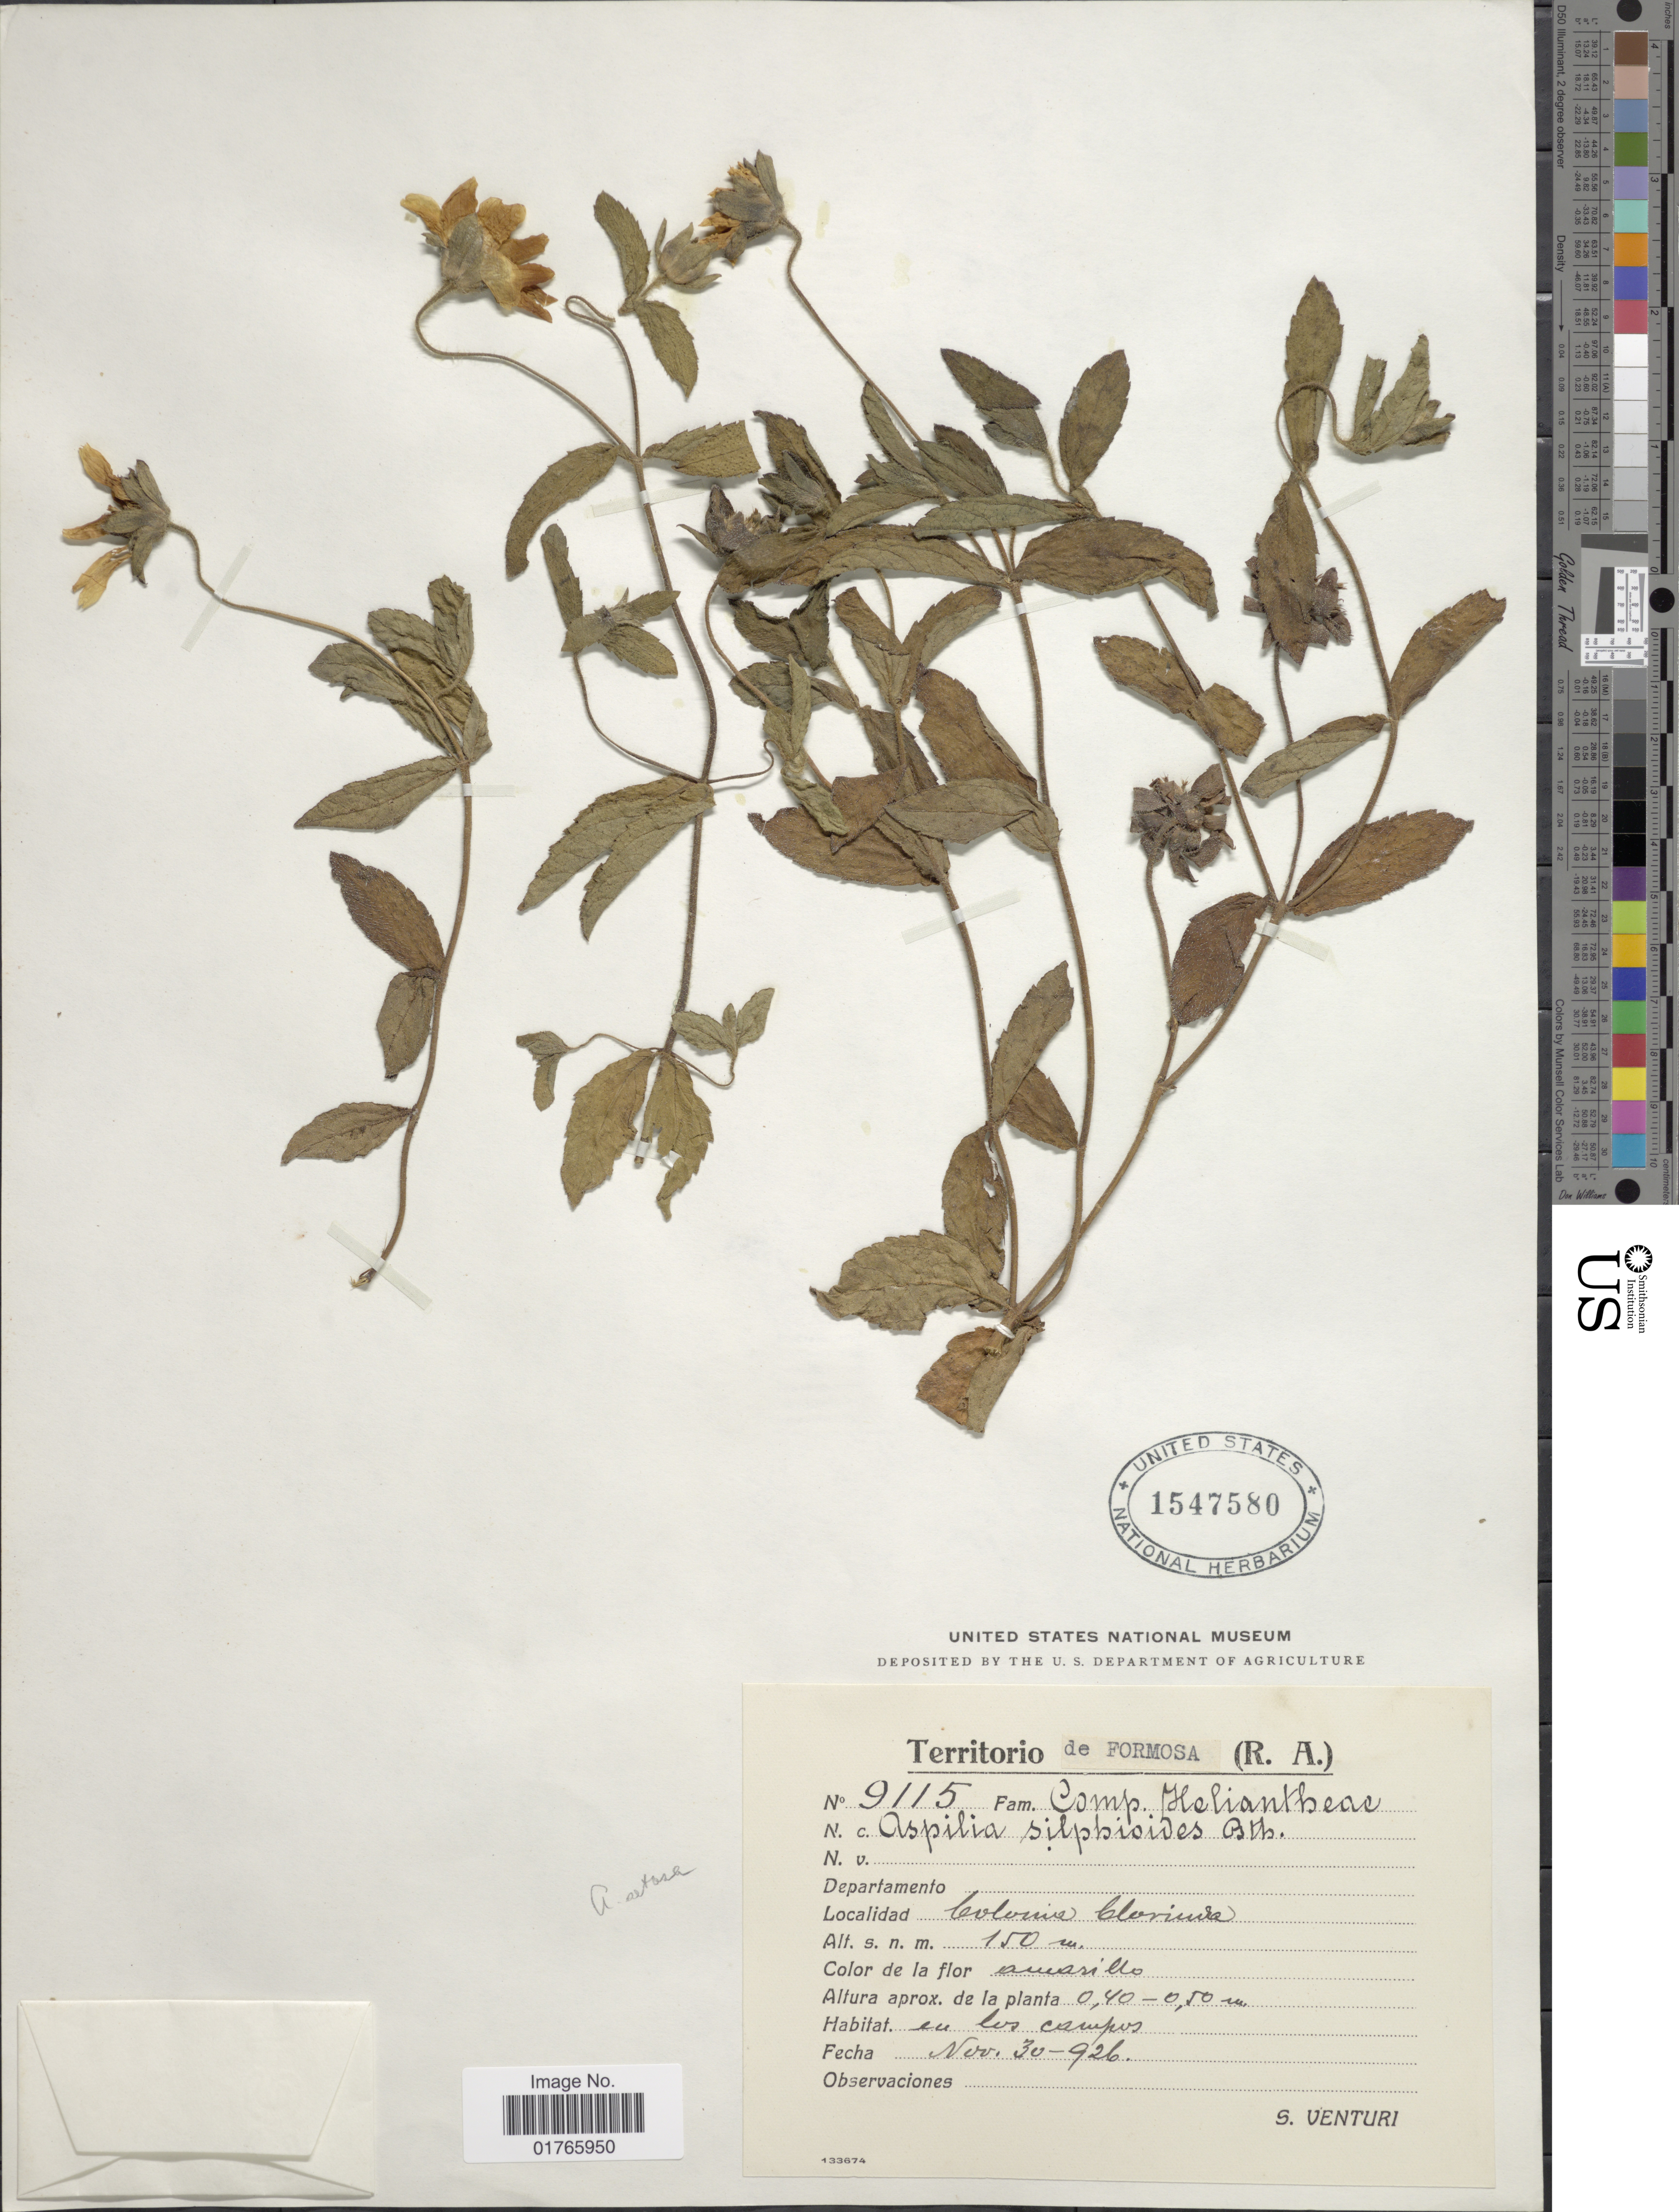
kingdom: Plantae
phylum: Tracheophyta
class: Magnoliopsida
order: Asterales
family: Asteraceae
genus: Aspilia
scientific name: Aspilia setosa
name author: Griseb.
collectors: S. Venturi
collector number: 9115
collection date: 1926-11-30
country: Argentina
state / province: Formosa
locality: Colonia Clorinda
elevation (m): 150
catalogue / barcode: US 1547580